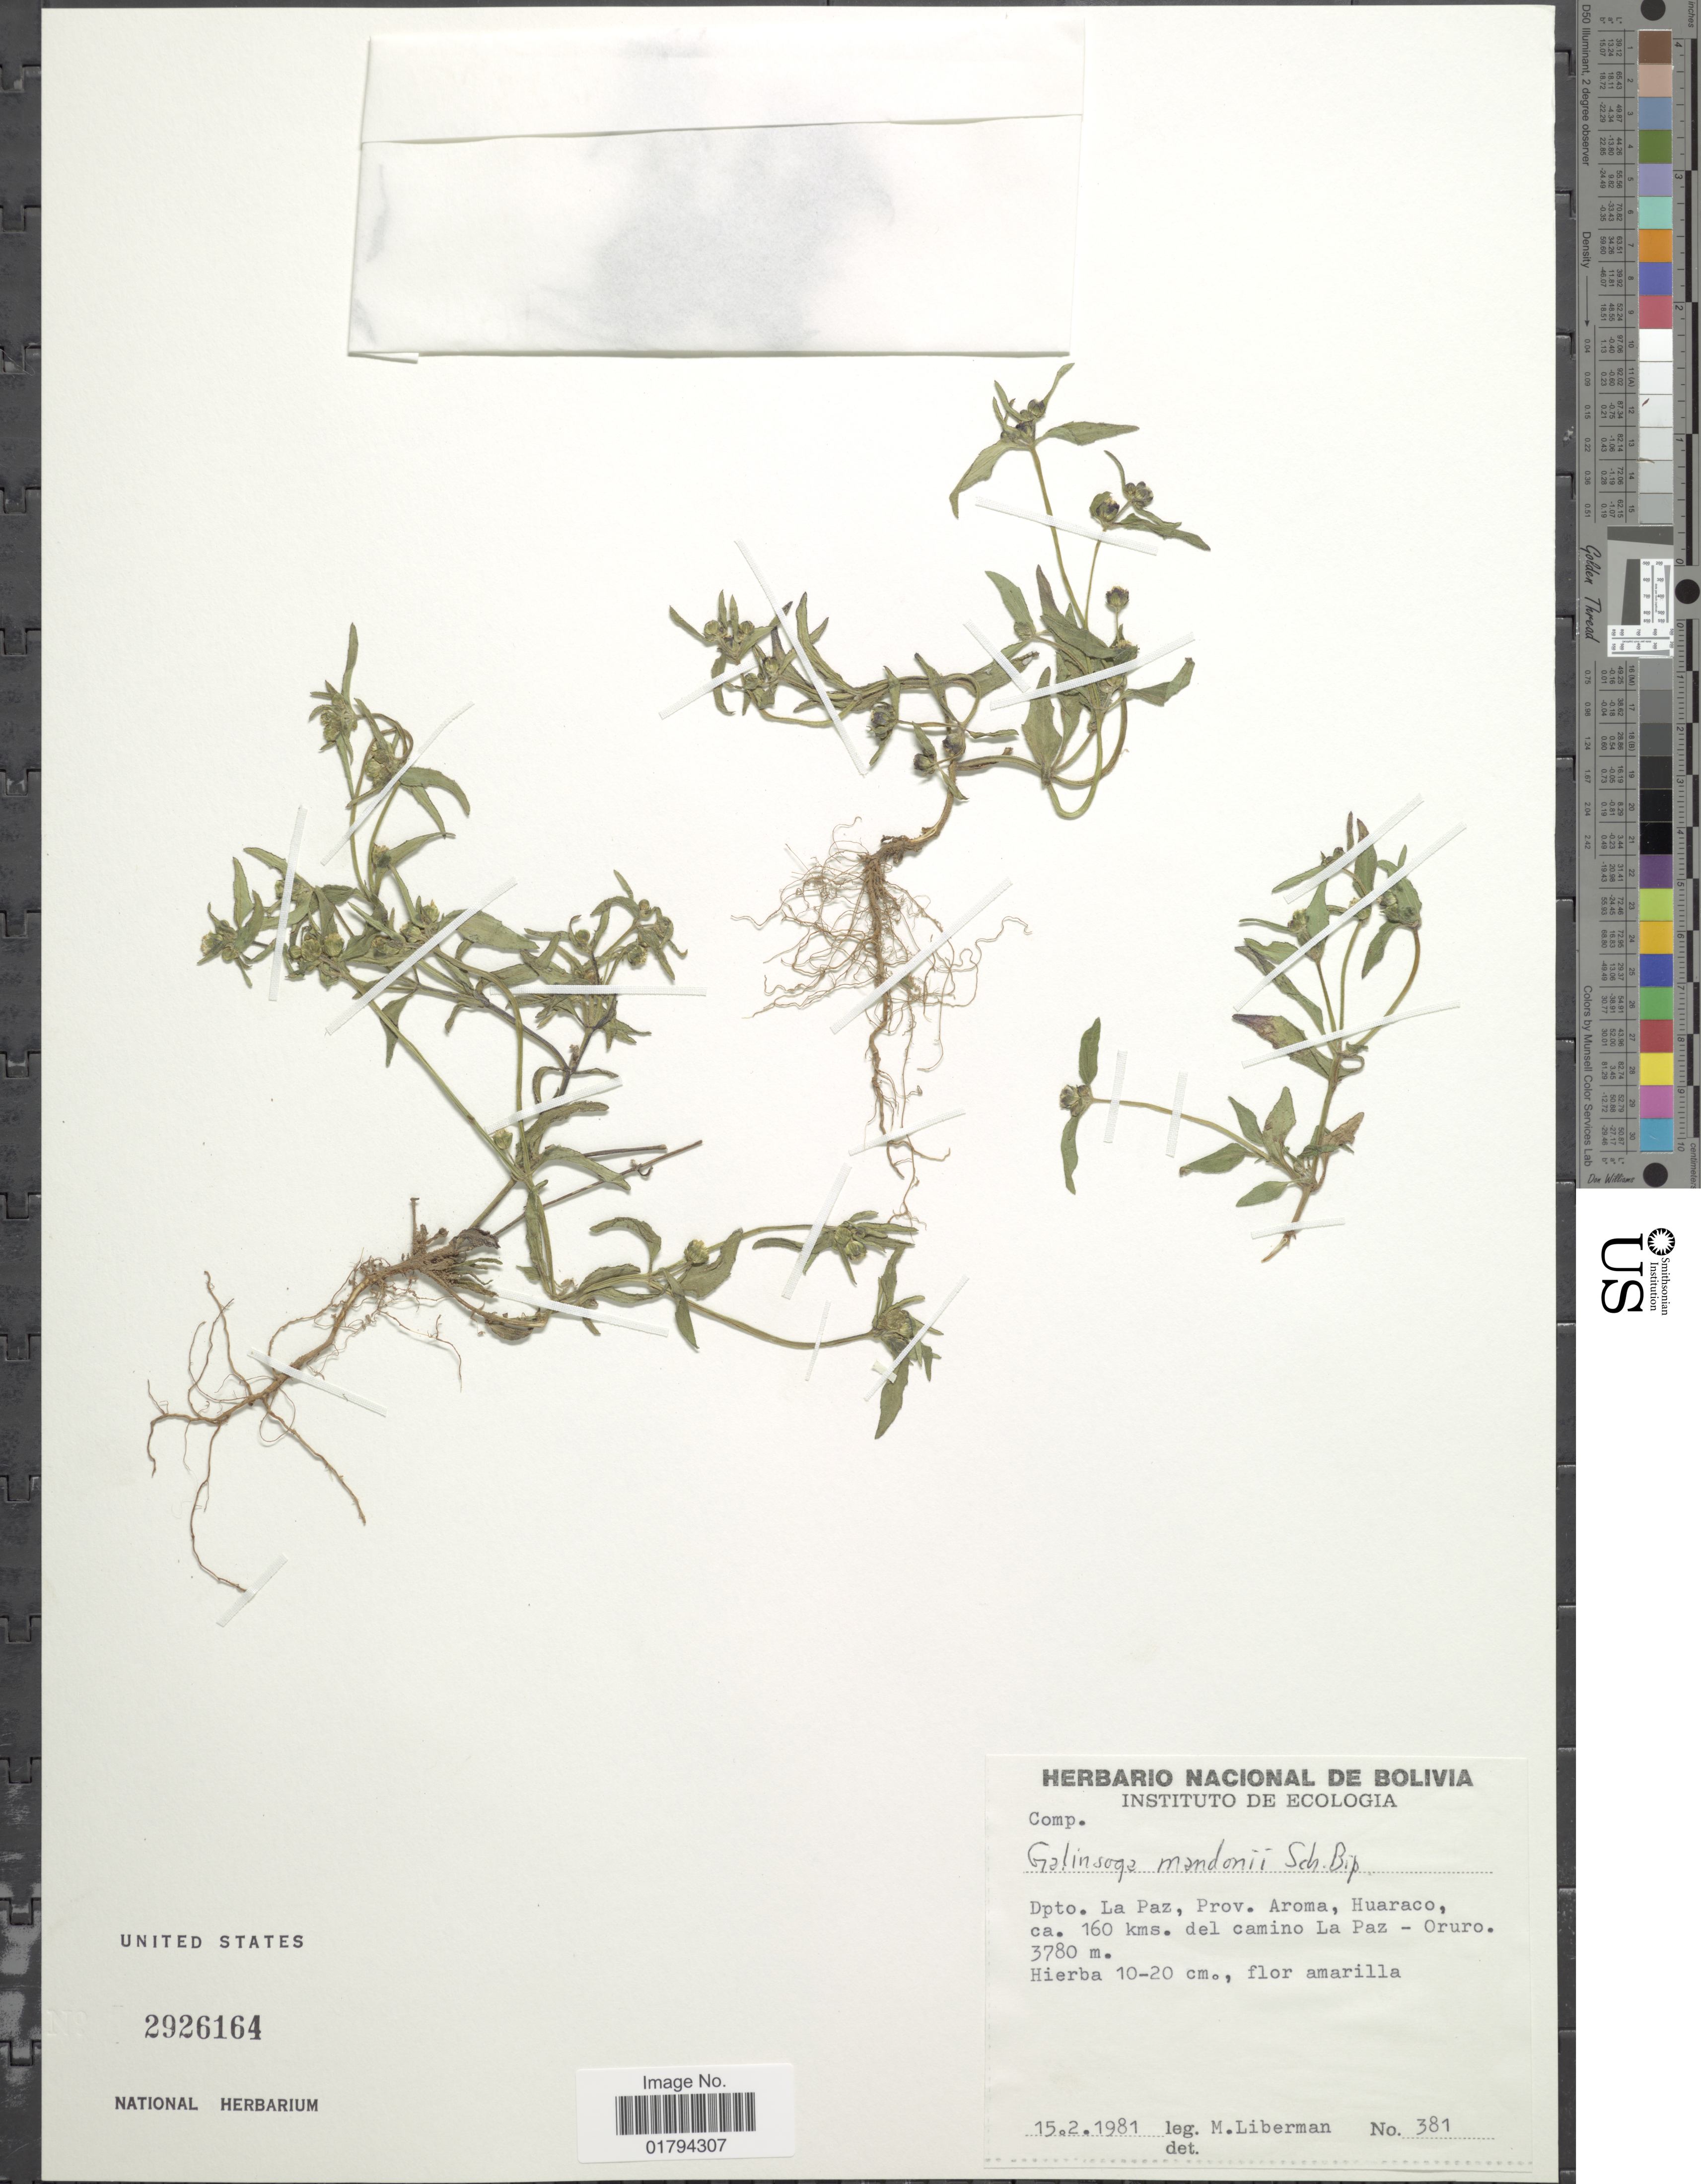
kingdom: Plantae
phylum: Tracheophyta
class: Magnoliopsida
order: Asterales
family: Asteraceae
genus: Galinsoga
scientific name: Galinsoga mandonii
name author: Sch. Bip.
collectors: M. Liberman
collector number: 381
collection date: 1981-02-15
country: Bolivia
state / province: La Paz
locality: Prov. Aroma, Huaraco, ca. 160 Kms. del camino La Paz-Oruro.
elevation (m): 3780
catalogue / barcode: US 2926164